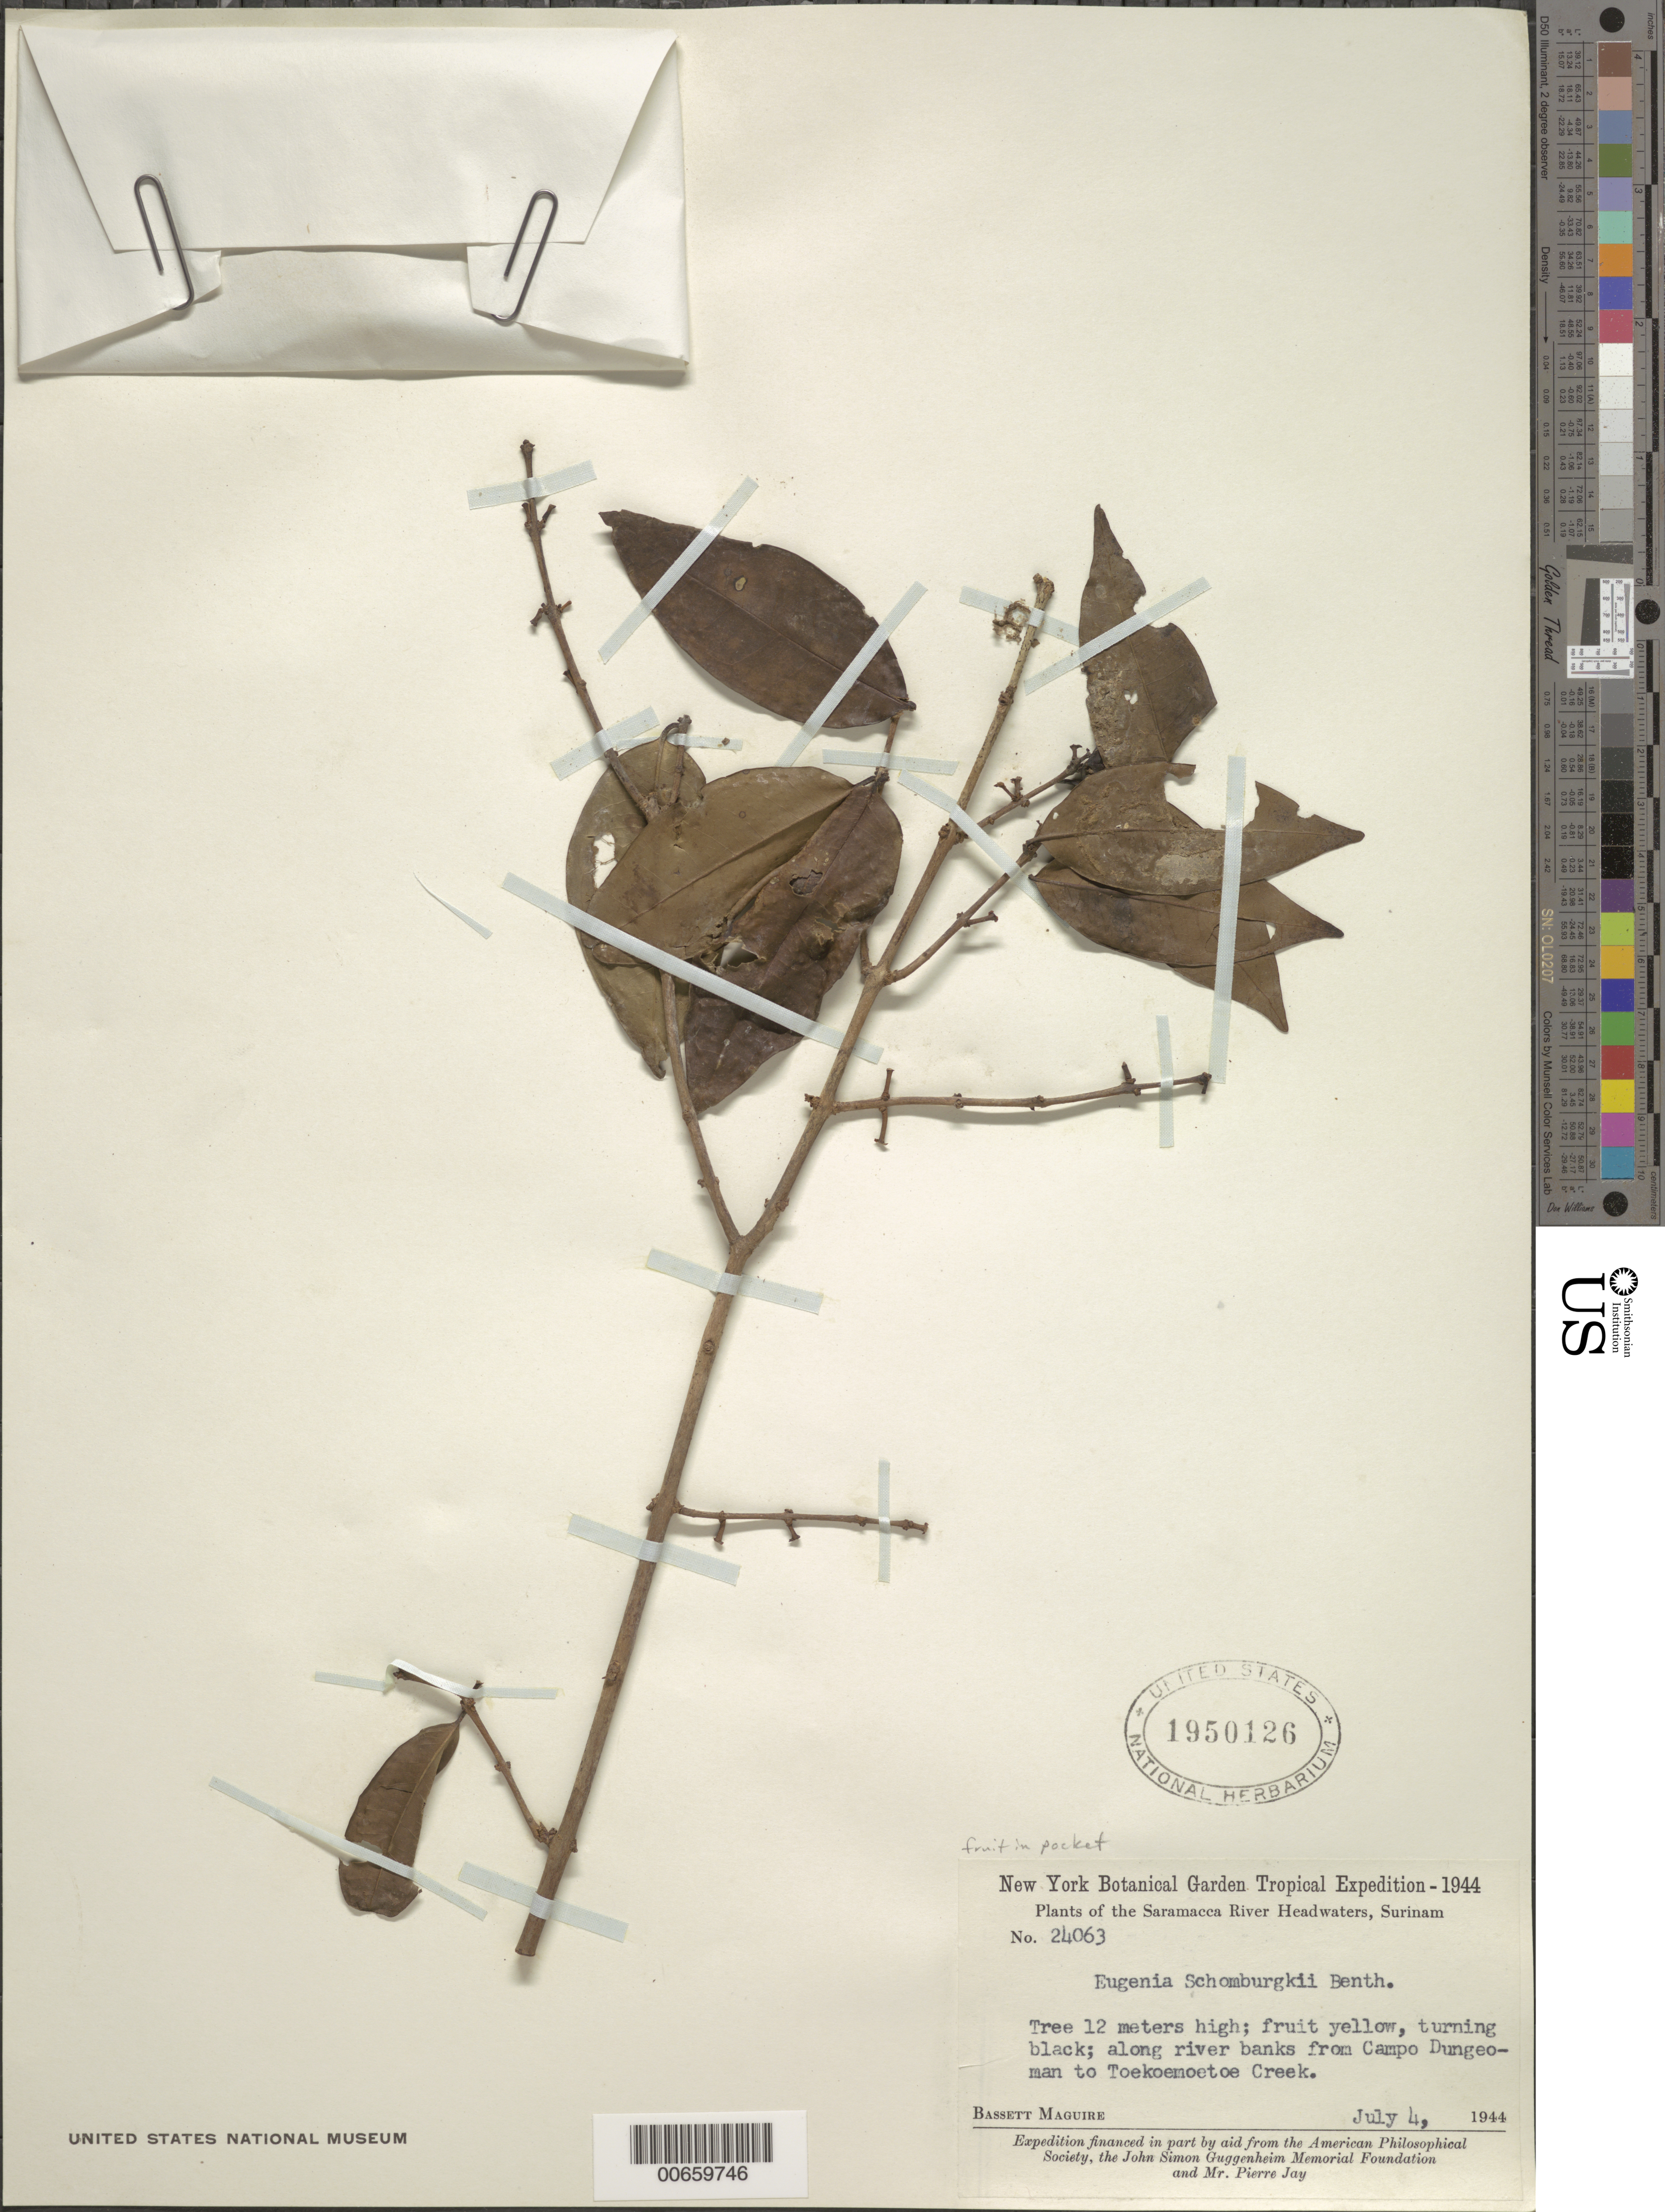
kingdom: Plantae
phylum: Tracheophyta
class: Magnoliopsida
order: Myrtales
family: Myrtaceae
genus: Eugenia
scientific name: Eugenia lambertiana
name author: DC.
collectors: B. Maguire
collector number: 24063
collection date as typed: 4-Jul-44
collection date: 1944-07-04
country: Suriname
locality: Saramacca River, Campo Dungeoman to Toekoemoetoe Creek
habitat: Riverbanks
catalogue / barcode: US 1950126